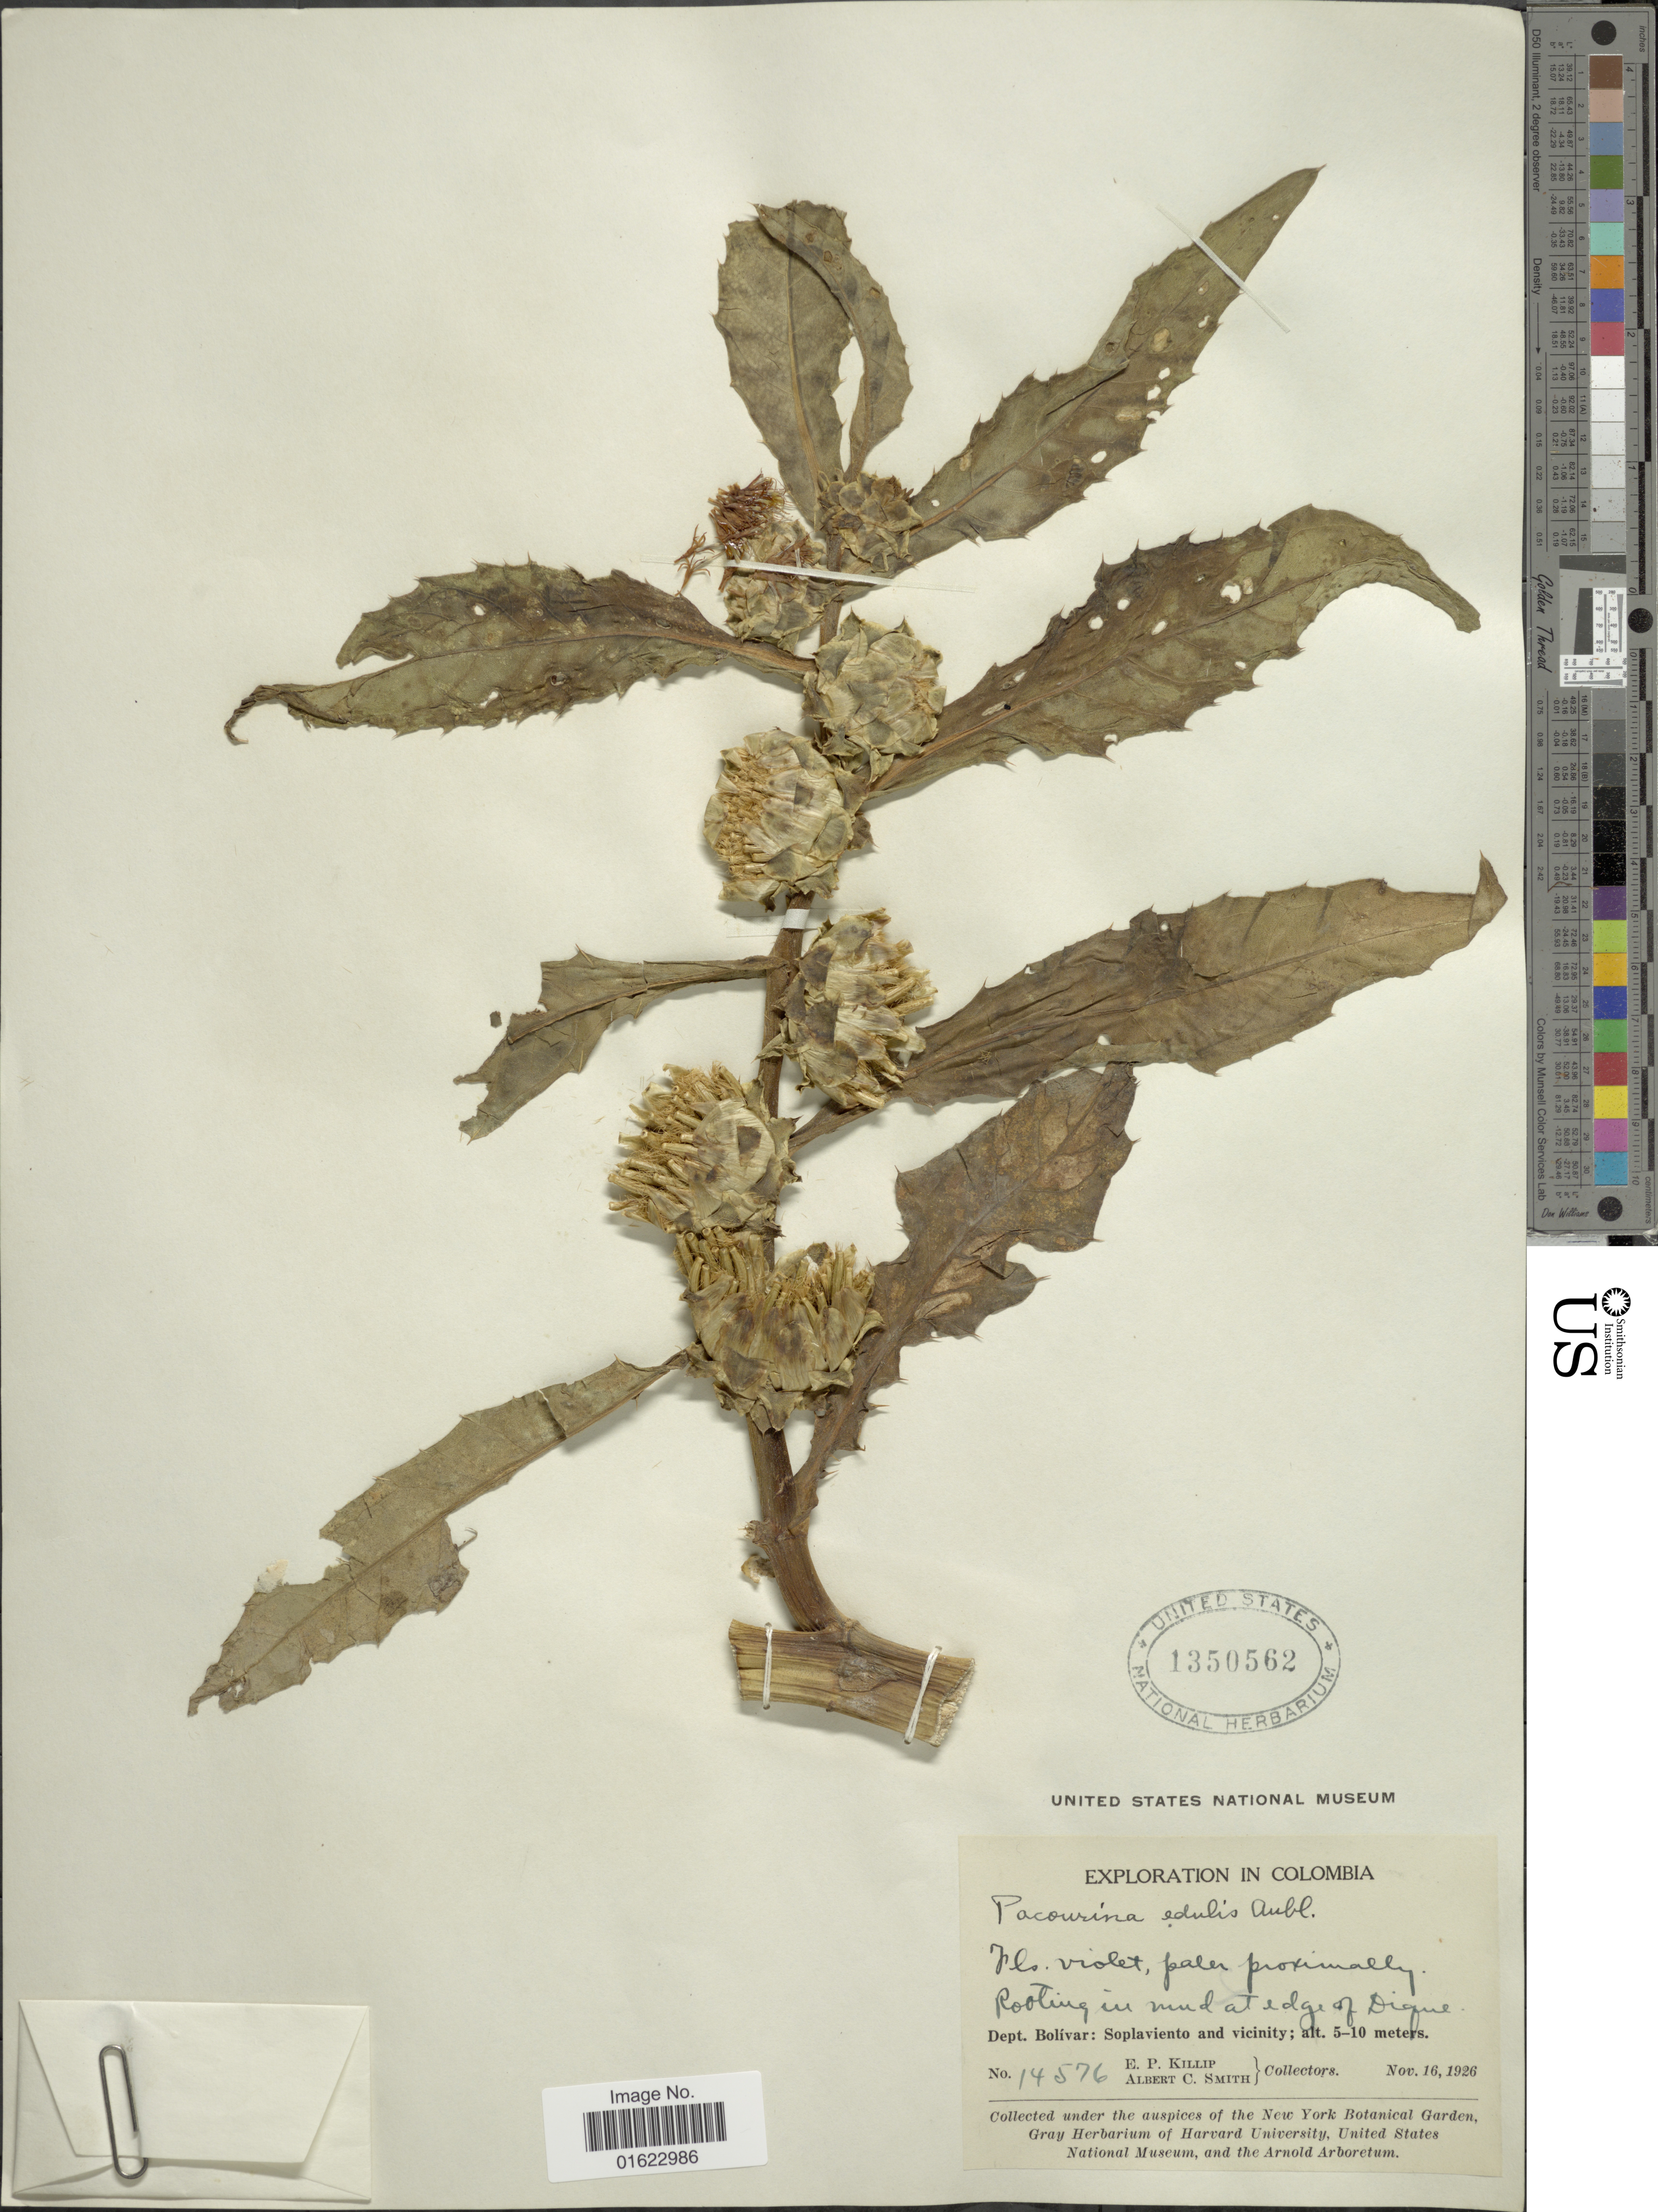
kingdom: Plantae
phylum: Tracheophyta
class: Magnoliopsida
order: Asterales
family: Asteraceae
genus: Pacourina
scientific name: Pacourina edulis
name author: Aubl.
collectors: E. P. Killip & A. C. Smith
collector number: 14576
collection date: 1926-11-16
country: Colombia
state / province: Bolívar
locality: Colombia. Dept. Bolivar: Soplaviento and vicinity.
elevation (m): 5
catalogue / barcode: US 1350562